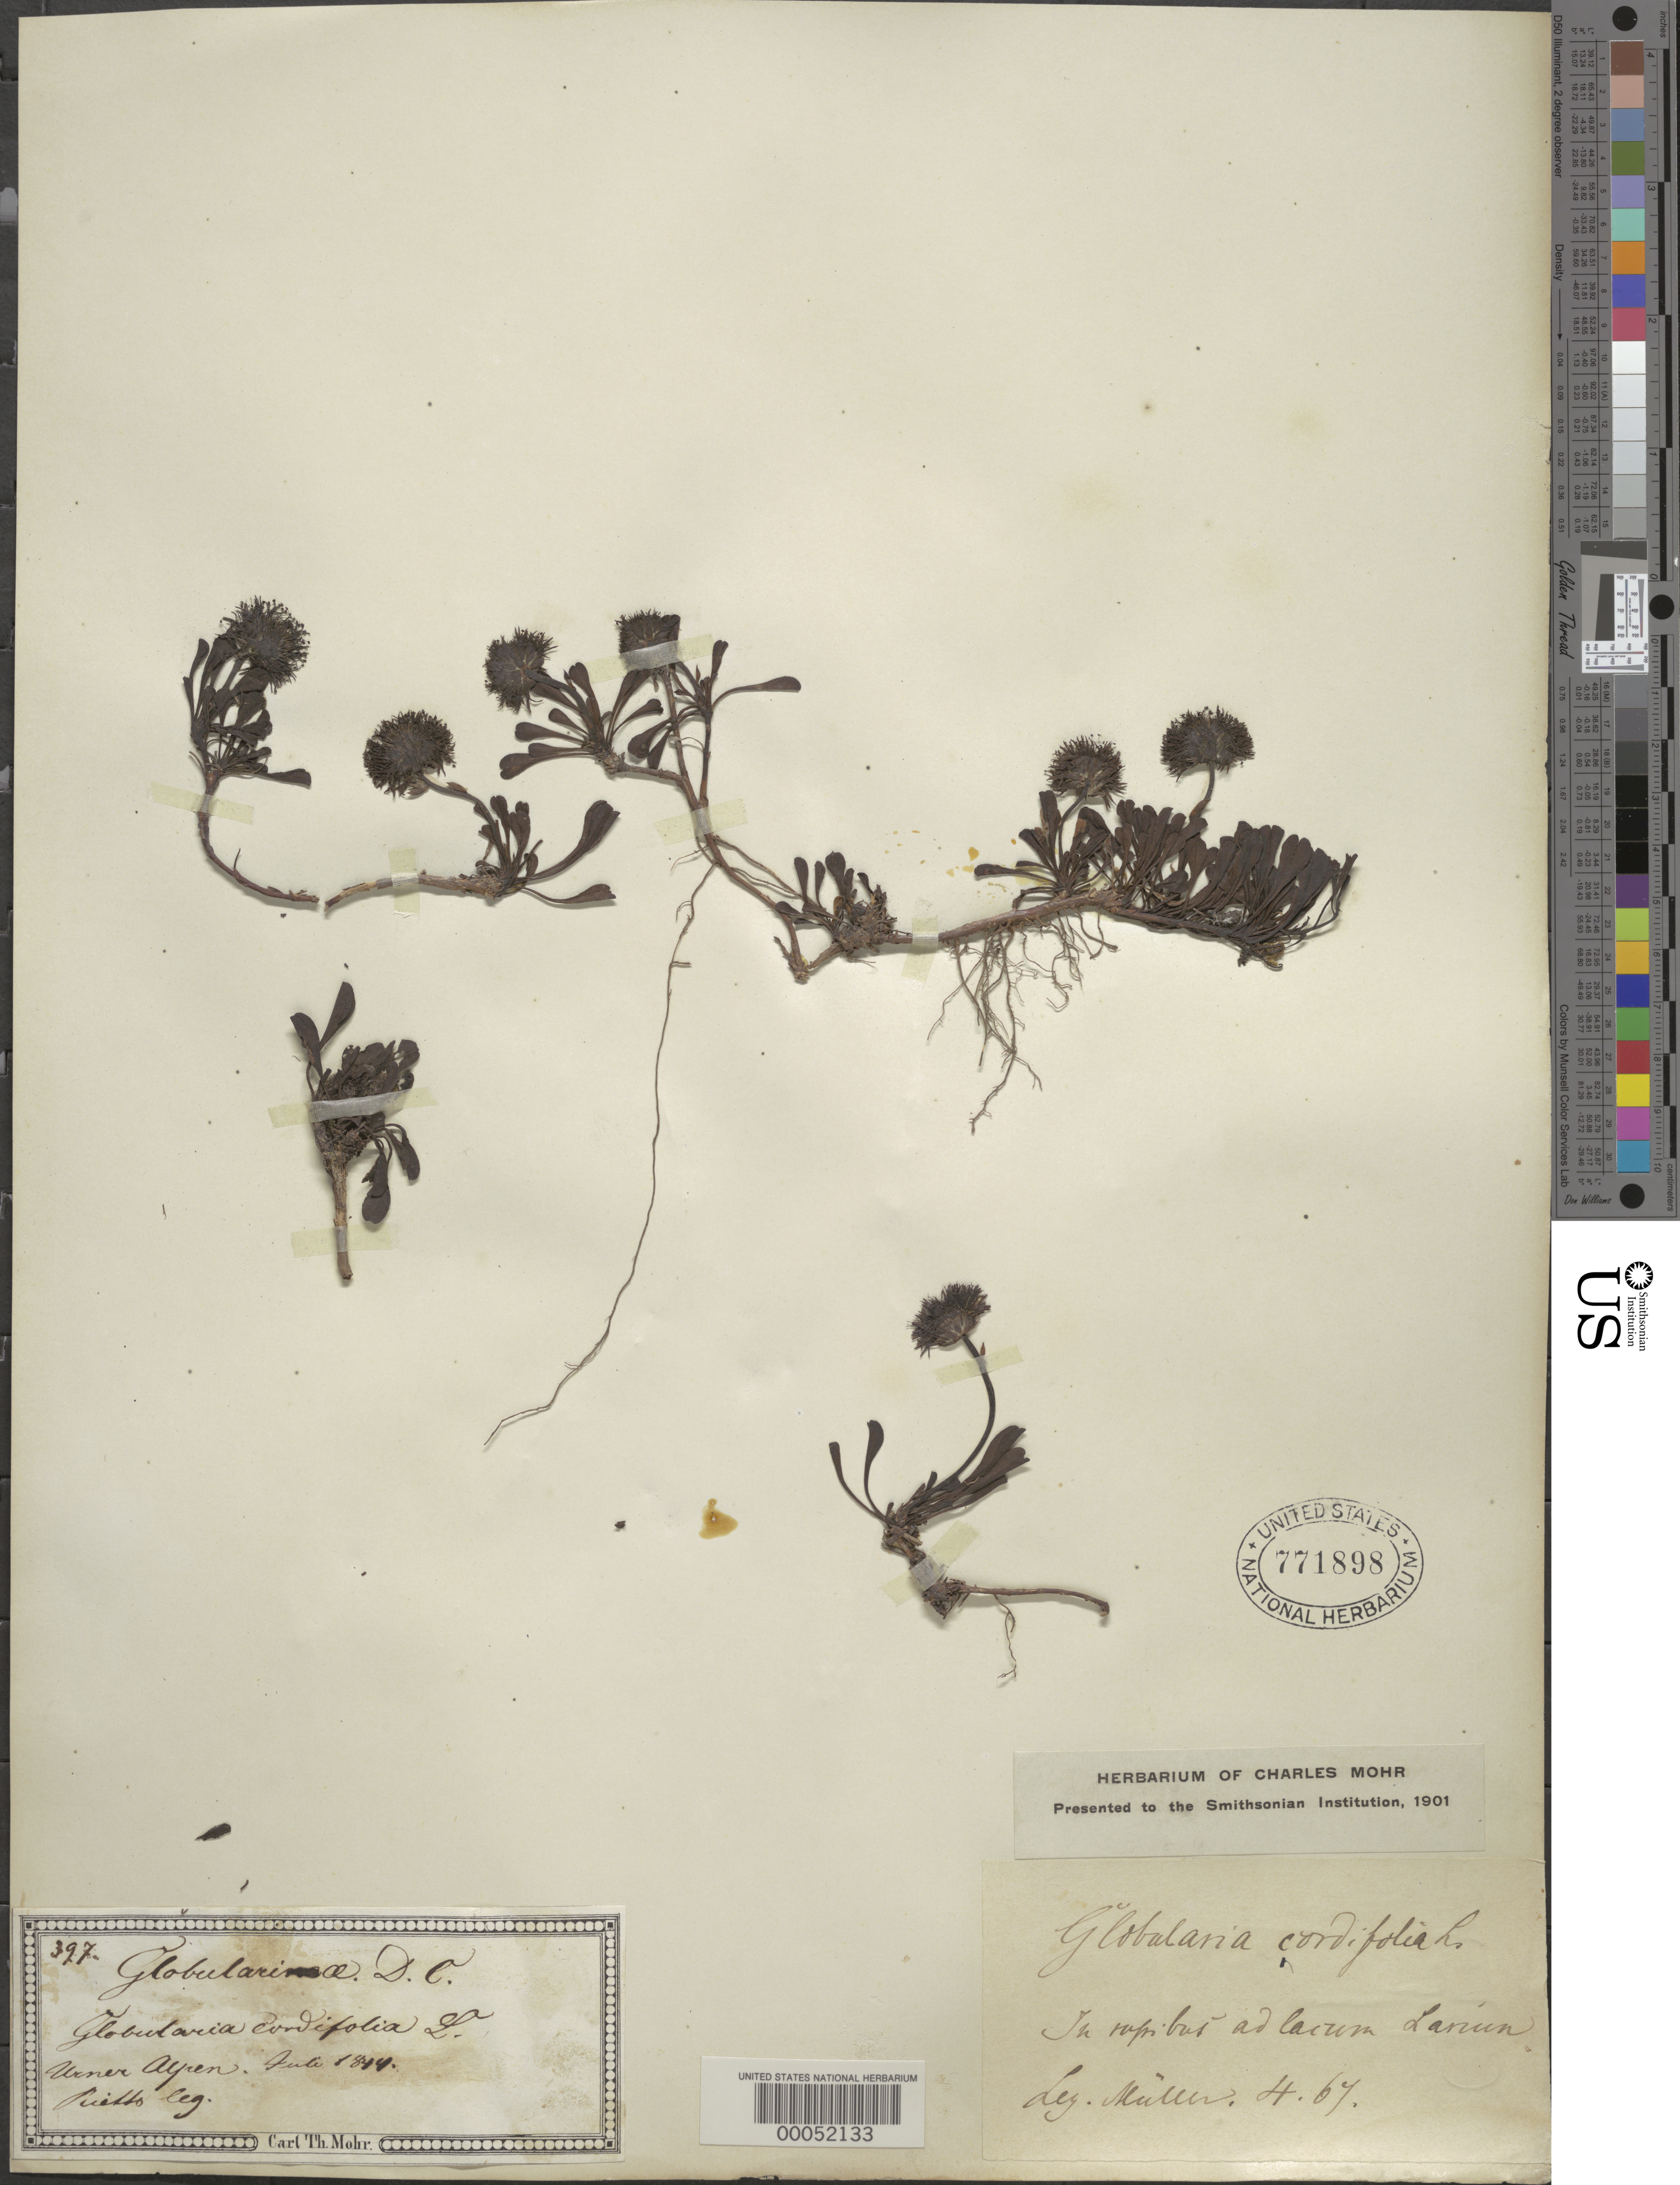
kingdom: Plantae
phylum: Tracheophyta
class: Magnoliopsida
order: Lamiales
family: Plantaginaceae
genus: Globularia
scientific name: Globularia cordifolia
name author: L.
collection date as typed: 1867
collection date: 1867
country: Panama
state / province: Chiriquí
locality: Around San Felix.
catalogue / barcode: US 771898